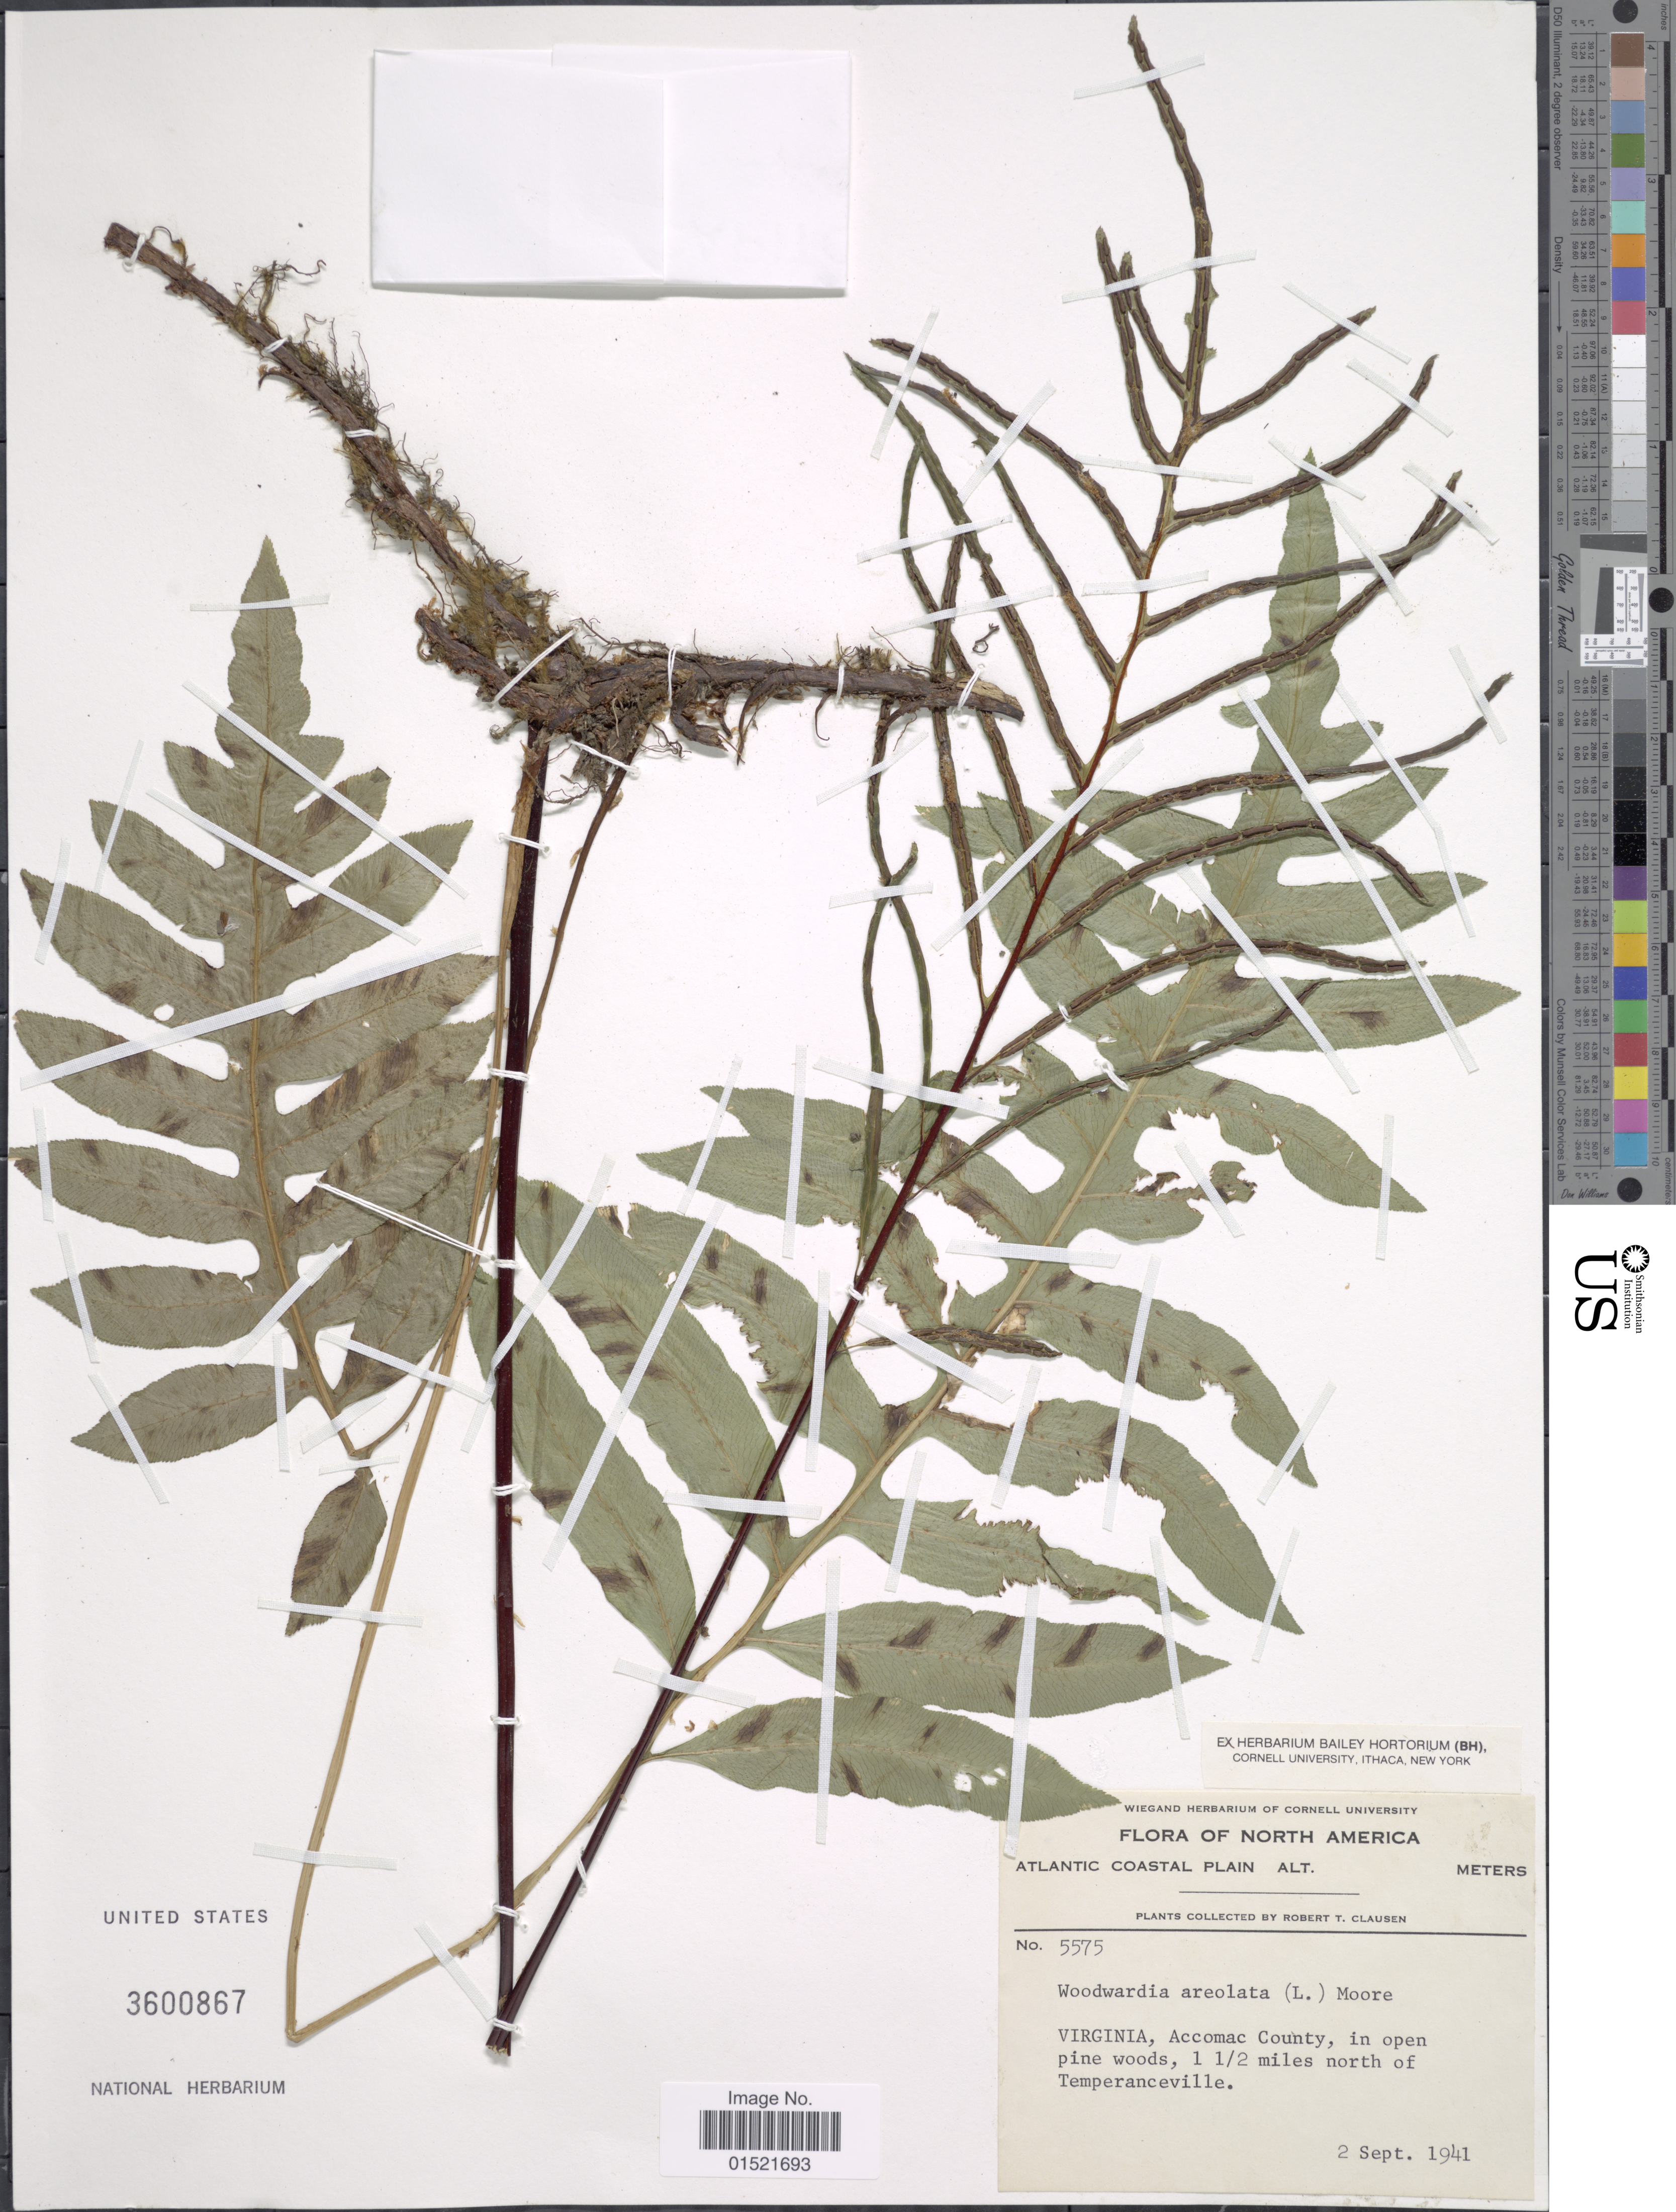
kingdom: Plantae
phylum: Tracheophyta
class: Polypodiopsida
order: Polypodiales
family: Blechnaceae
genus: Woodwardia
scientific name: Woodwardia areolata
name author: (L.) T. Moore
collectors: R. T. Clausen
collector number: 5575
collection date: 1941-09-02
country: United States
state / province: Virginia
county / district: Accomack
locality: North America, Atlantic Coastal Plain, Virginia, Accomac County, in open pine woods, 1 1/2 miles north of Temperanceville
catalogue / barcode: US 3600867